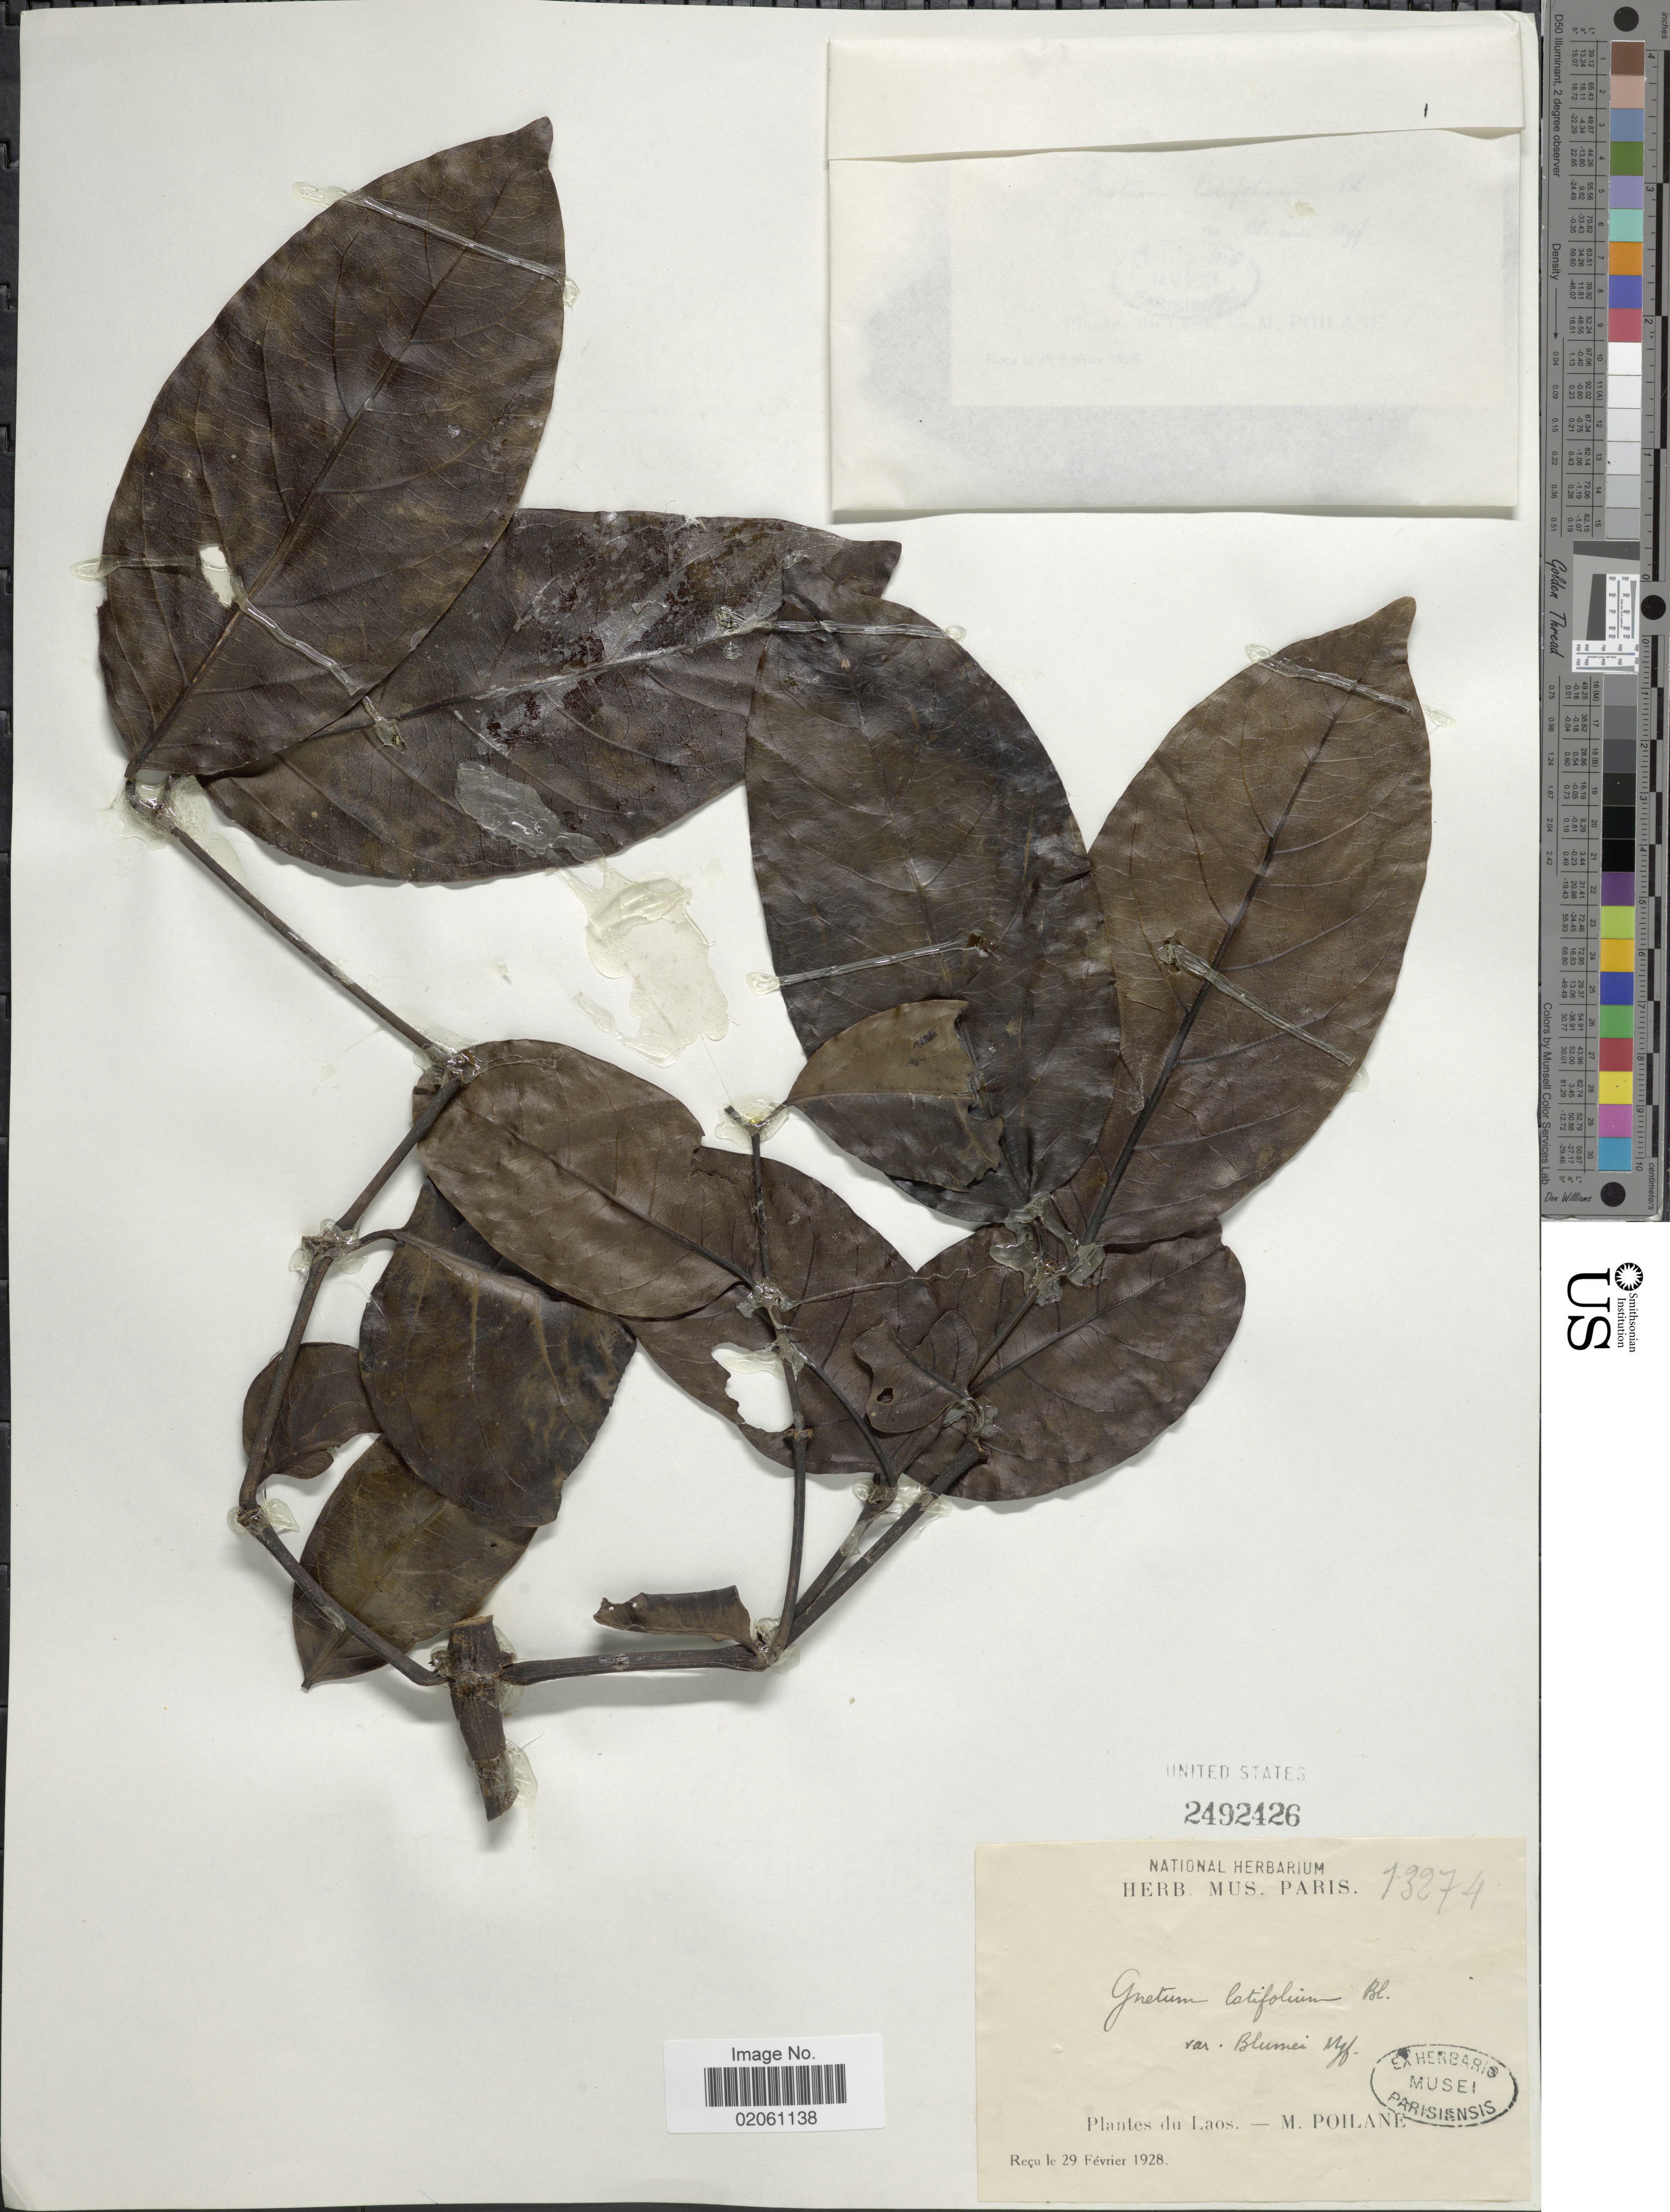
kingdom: Plantae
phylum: Tracheophyta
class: Gnetopsida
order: Gnetales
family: Gnetaceae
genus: Gnetum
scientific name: Gnetum indicum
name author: (Lour.) Merr.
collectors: M. Poilane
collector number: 13274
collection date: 1928-02-29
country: Laos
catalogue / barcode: US 2492426